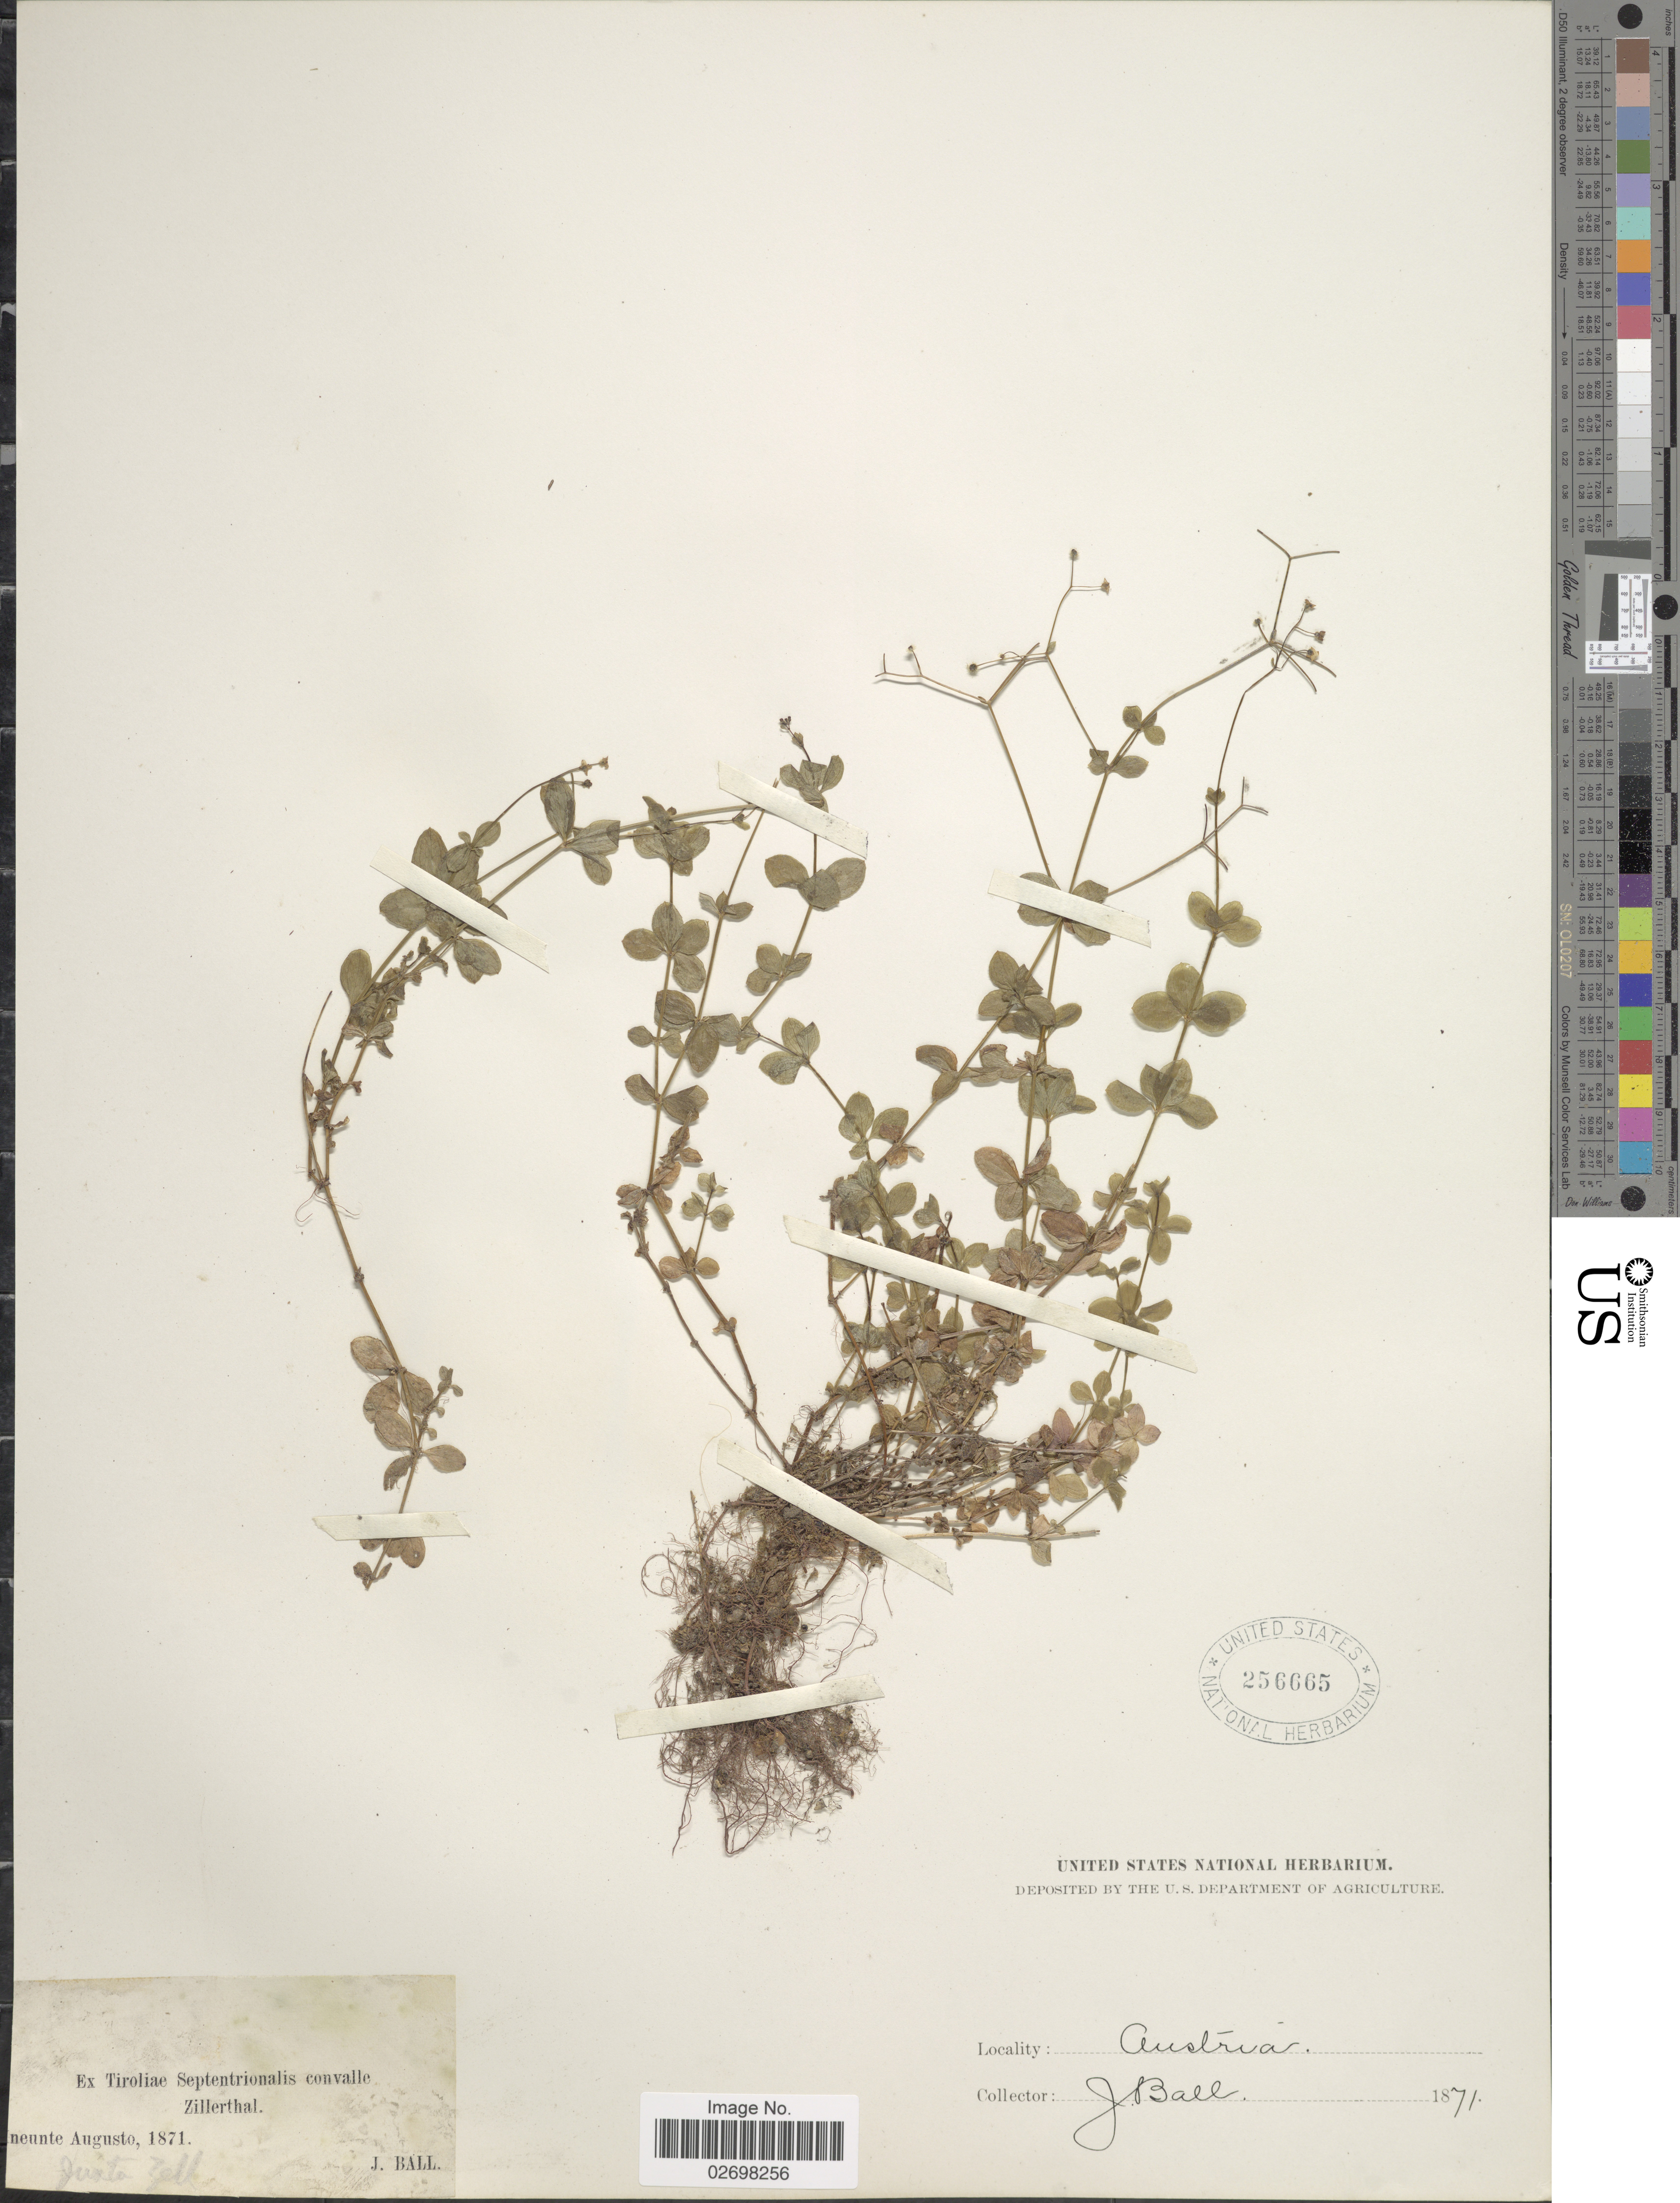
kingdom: Plantae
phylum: Tracheophyta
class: Magnoliopsida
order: Gentianales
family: Rubiaceae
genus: Galium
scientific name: Galium sp.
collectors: J. Ball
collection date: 1871-08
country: Austria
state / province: Tirol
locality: Tiroliae Septentrionalis convalle Zillerthal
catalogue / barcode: US 256665